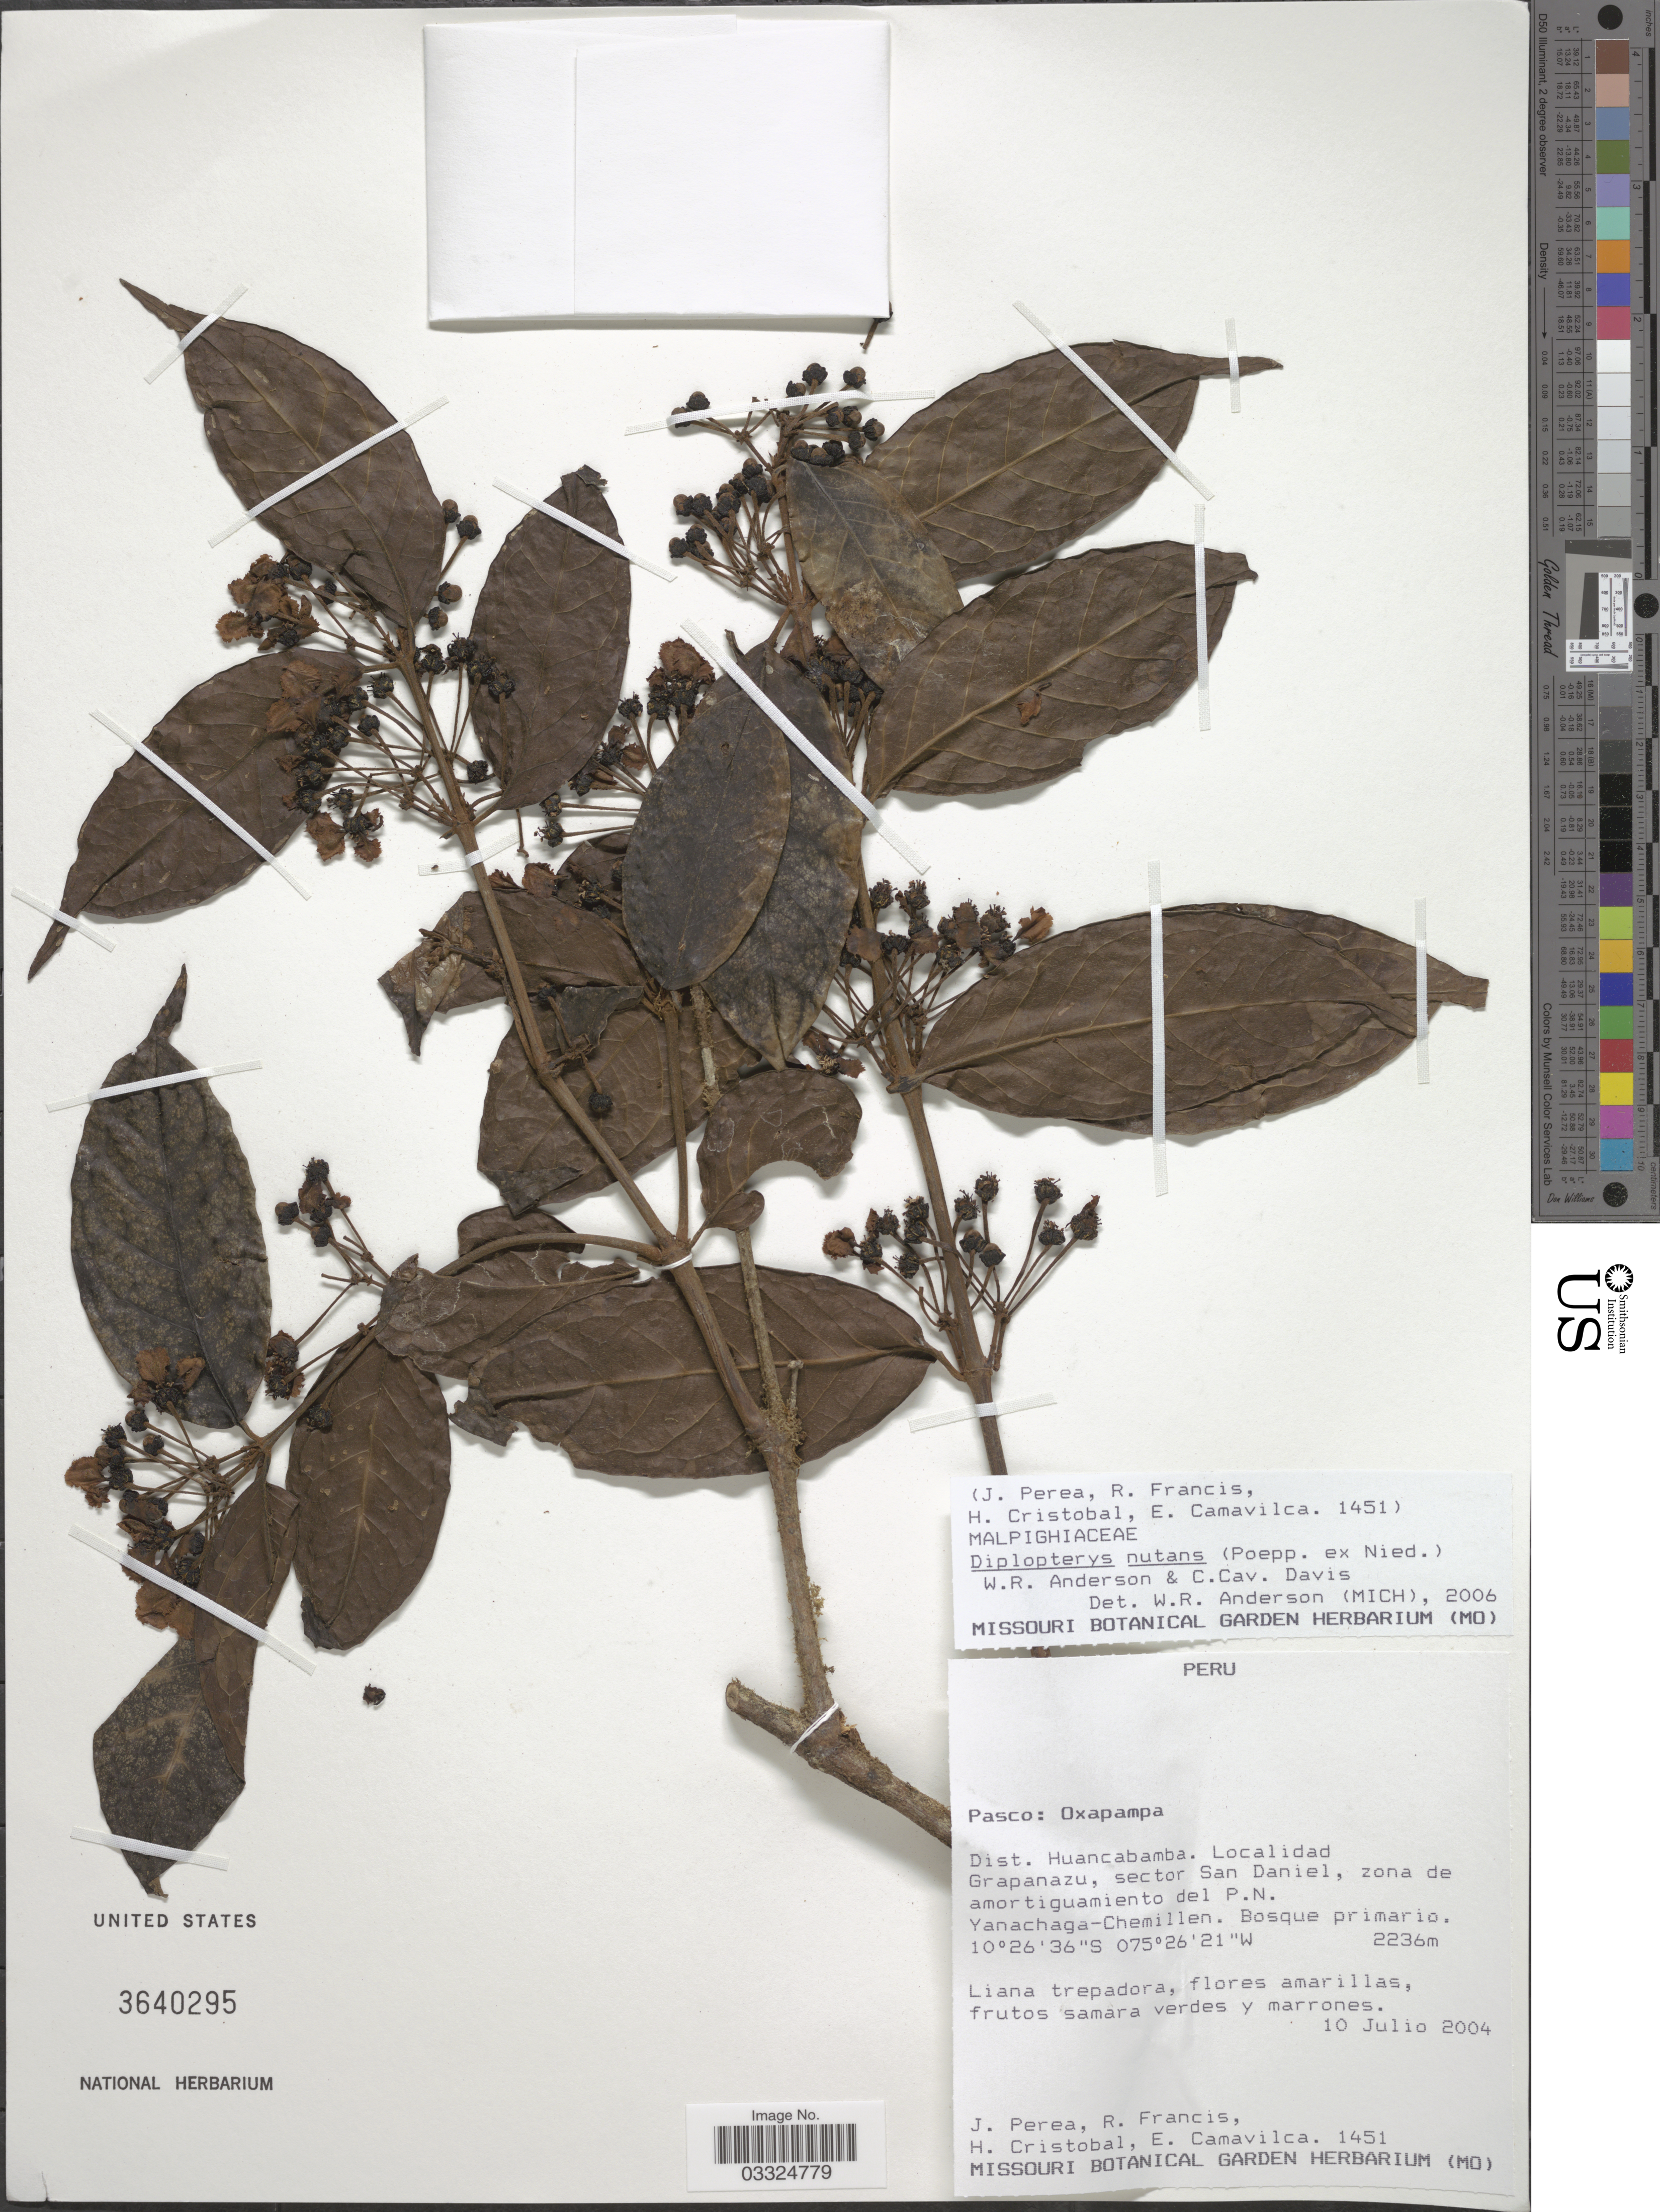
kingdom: Plantae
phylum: Tracheophyta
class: Magnoliopsida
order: Malpighiales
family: Malpighiaceae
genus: Diplopterys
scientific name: Diplopterys nutans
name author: (Poepp. ex Nied.) W.R. Anderson & C. Davis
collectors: J. Perea, R. Francis, H. Cristobal & E. Camavilca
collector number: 1451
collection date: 2004-07-10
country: Peru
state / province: Pasco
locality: Oxapampa. Dist. Huancabamba. Grapanazu, sector San Daniel, zona de amortiguamiento del P.N. Yanachaga-Chemillen.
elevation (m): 2236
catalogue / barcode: US 3640295